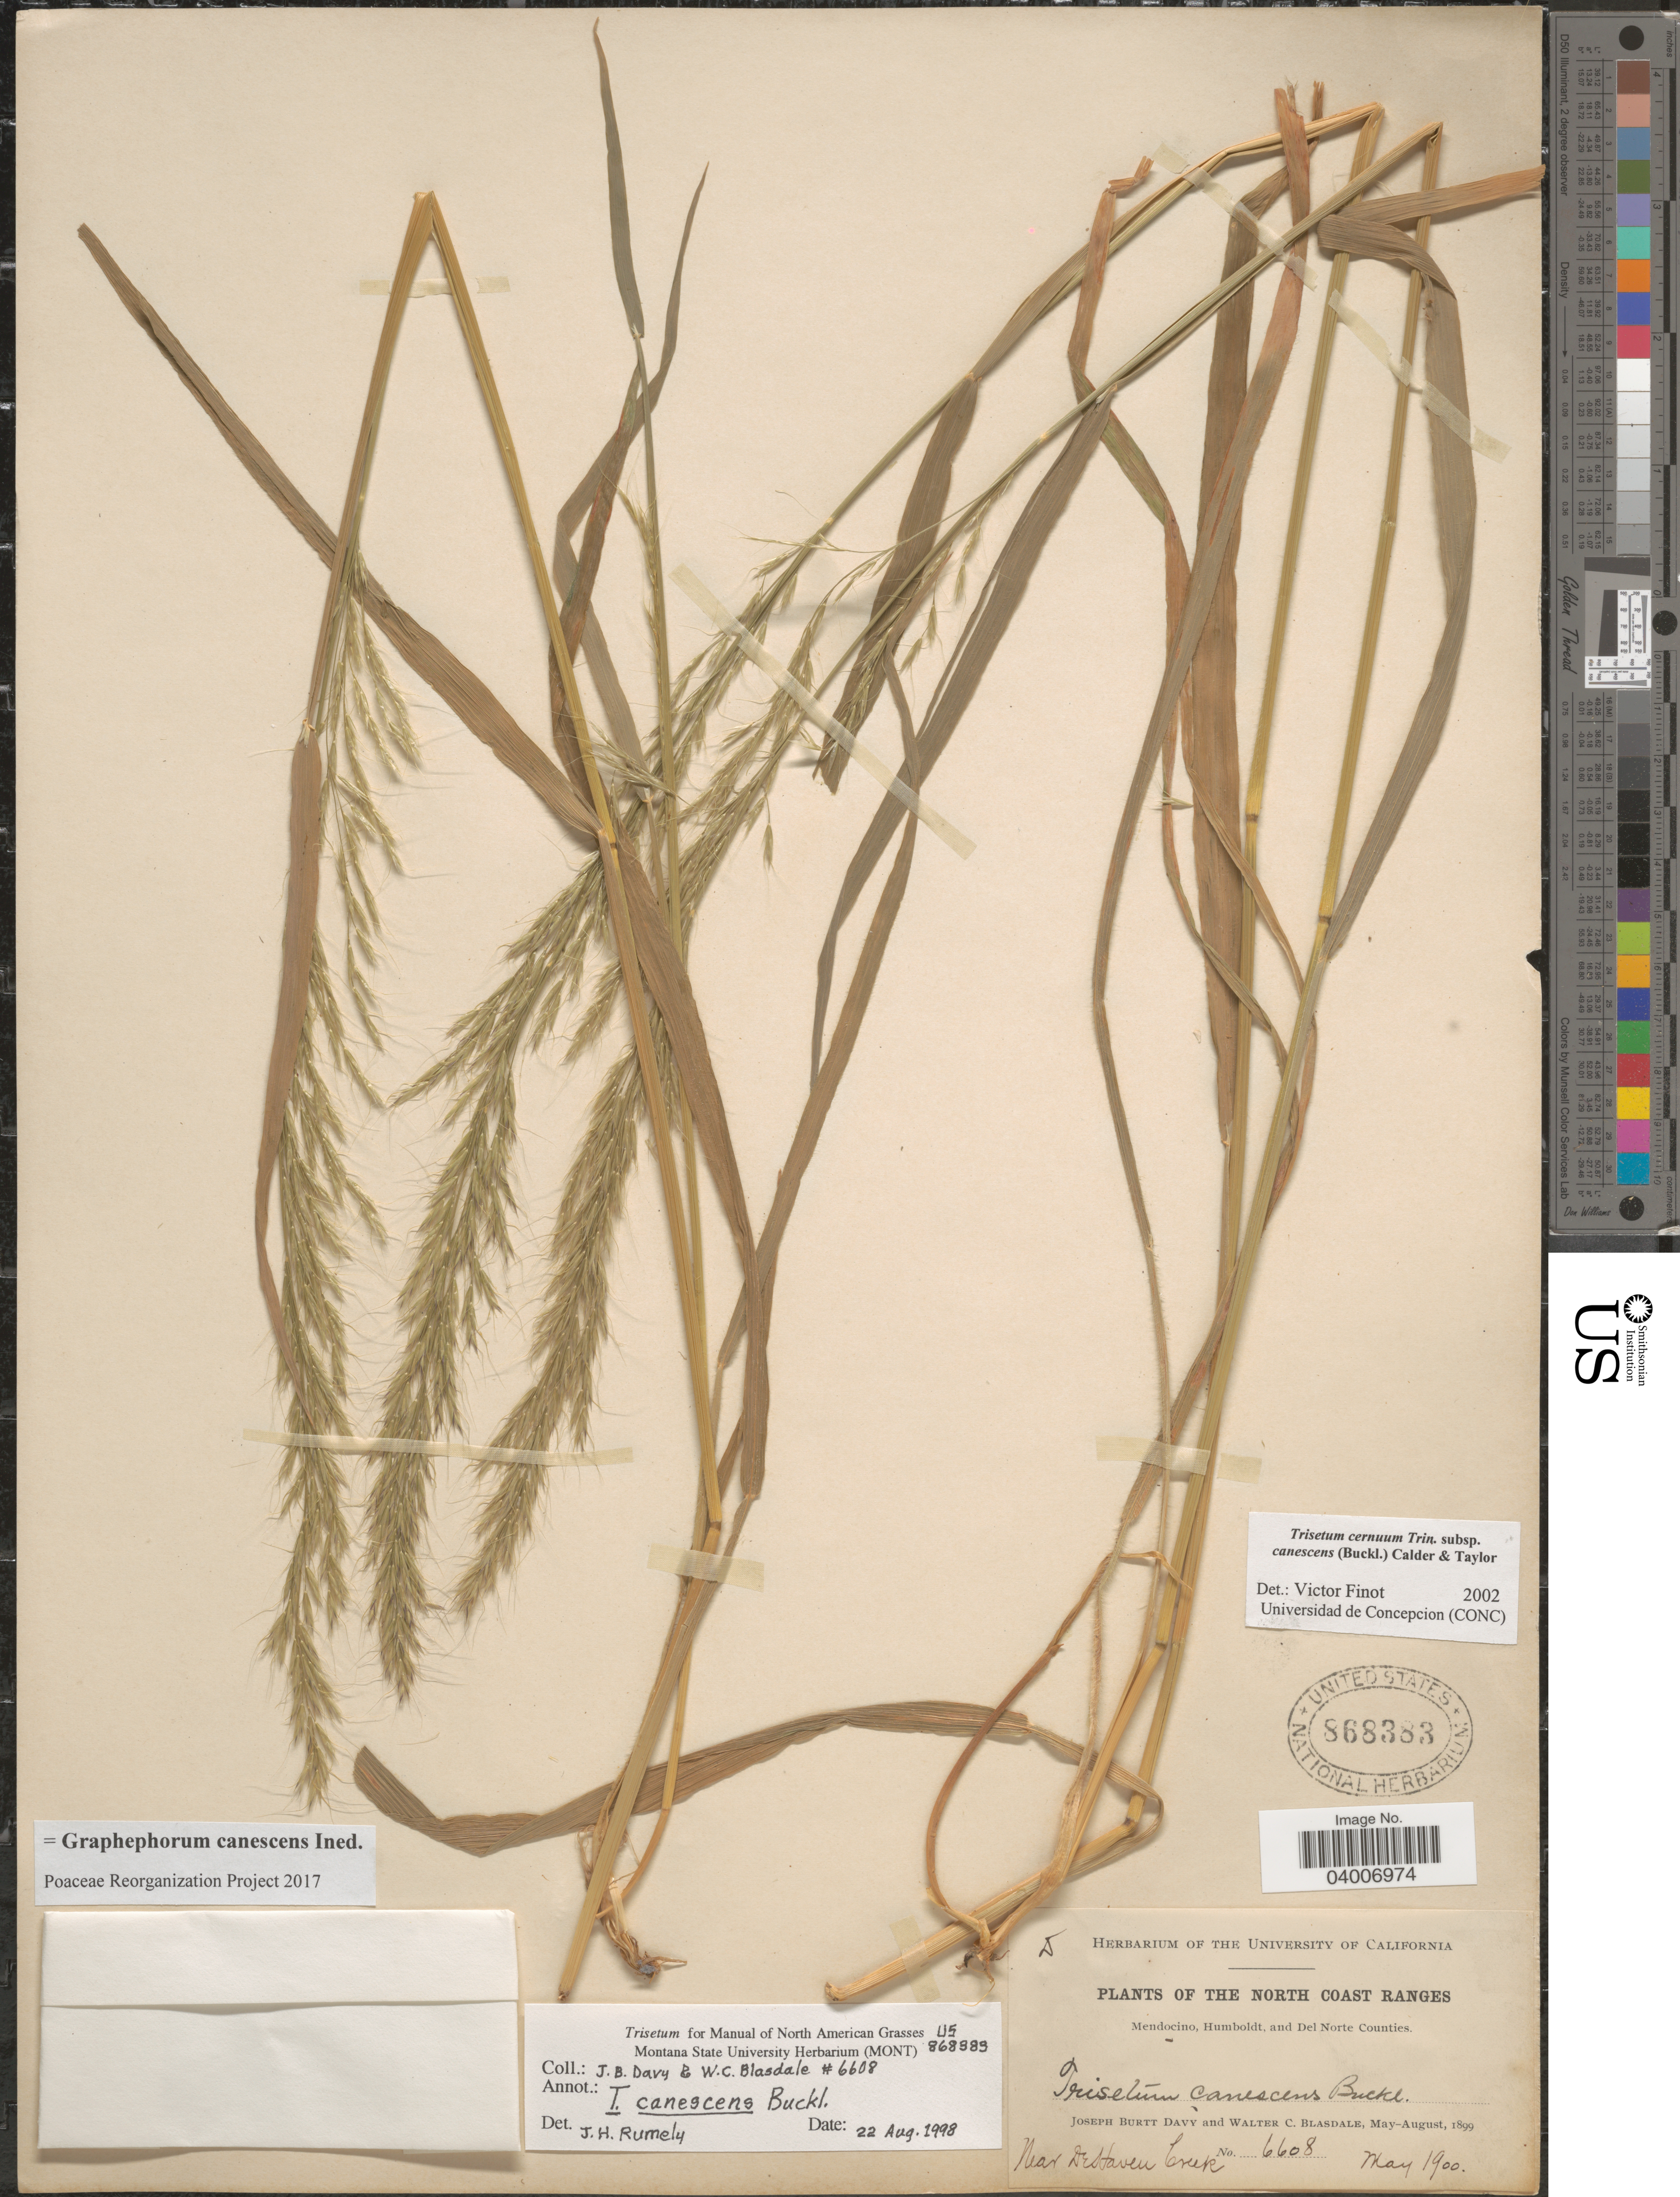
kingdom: Plantae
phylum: Tracheophyta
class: Liliopsida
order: Poales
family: Poaceae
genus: Graphephorum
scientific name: Graphephorum canescens ined.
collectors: J. Burtt Davy & W. Blasdale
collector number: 6608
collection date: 1900-05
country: United States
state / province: California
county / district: Mendocino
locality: North Coast Ranges. Mendocino, Humboldt, and Del Norte Counties. Near DeHaven Creek.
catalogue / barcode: US 868383